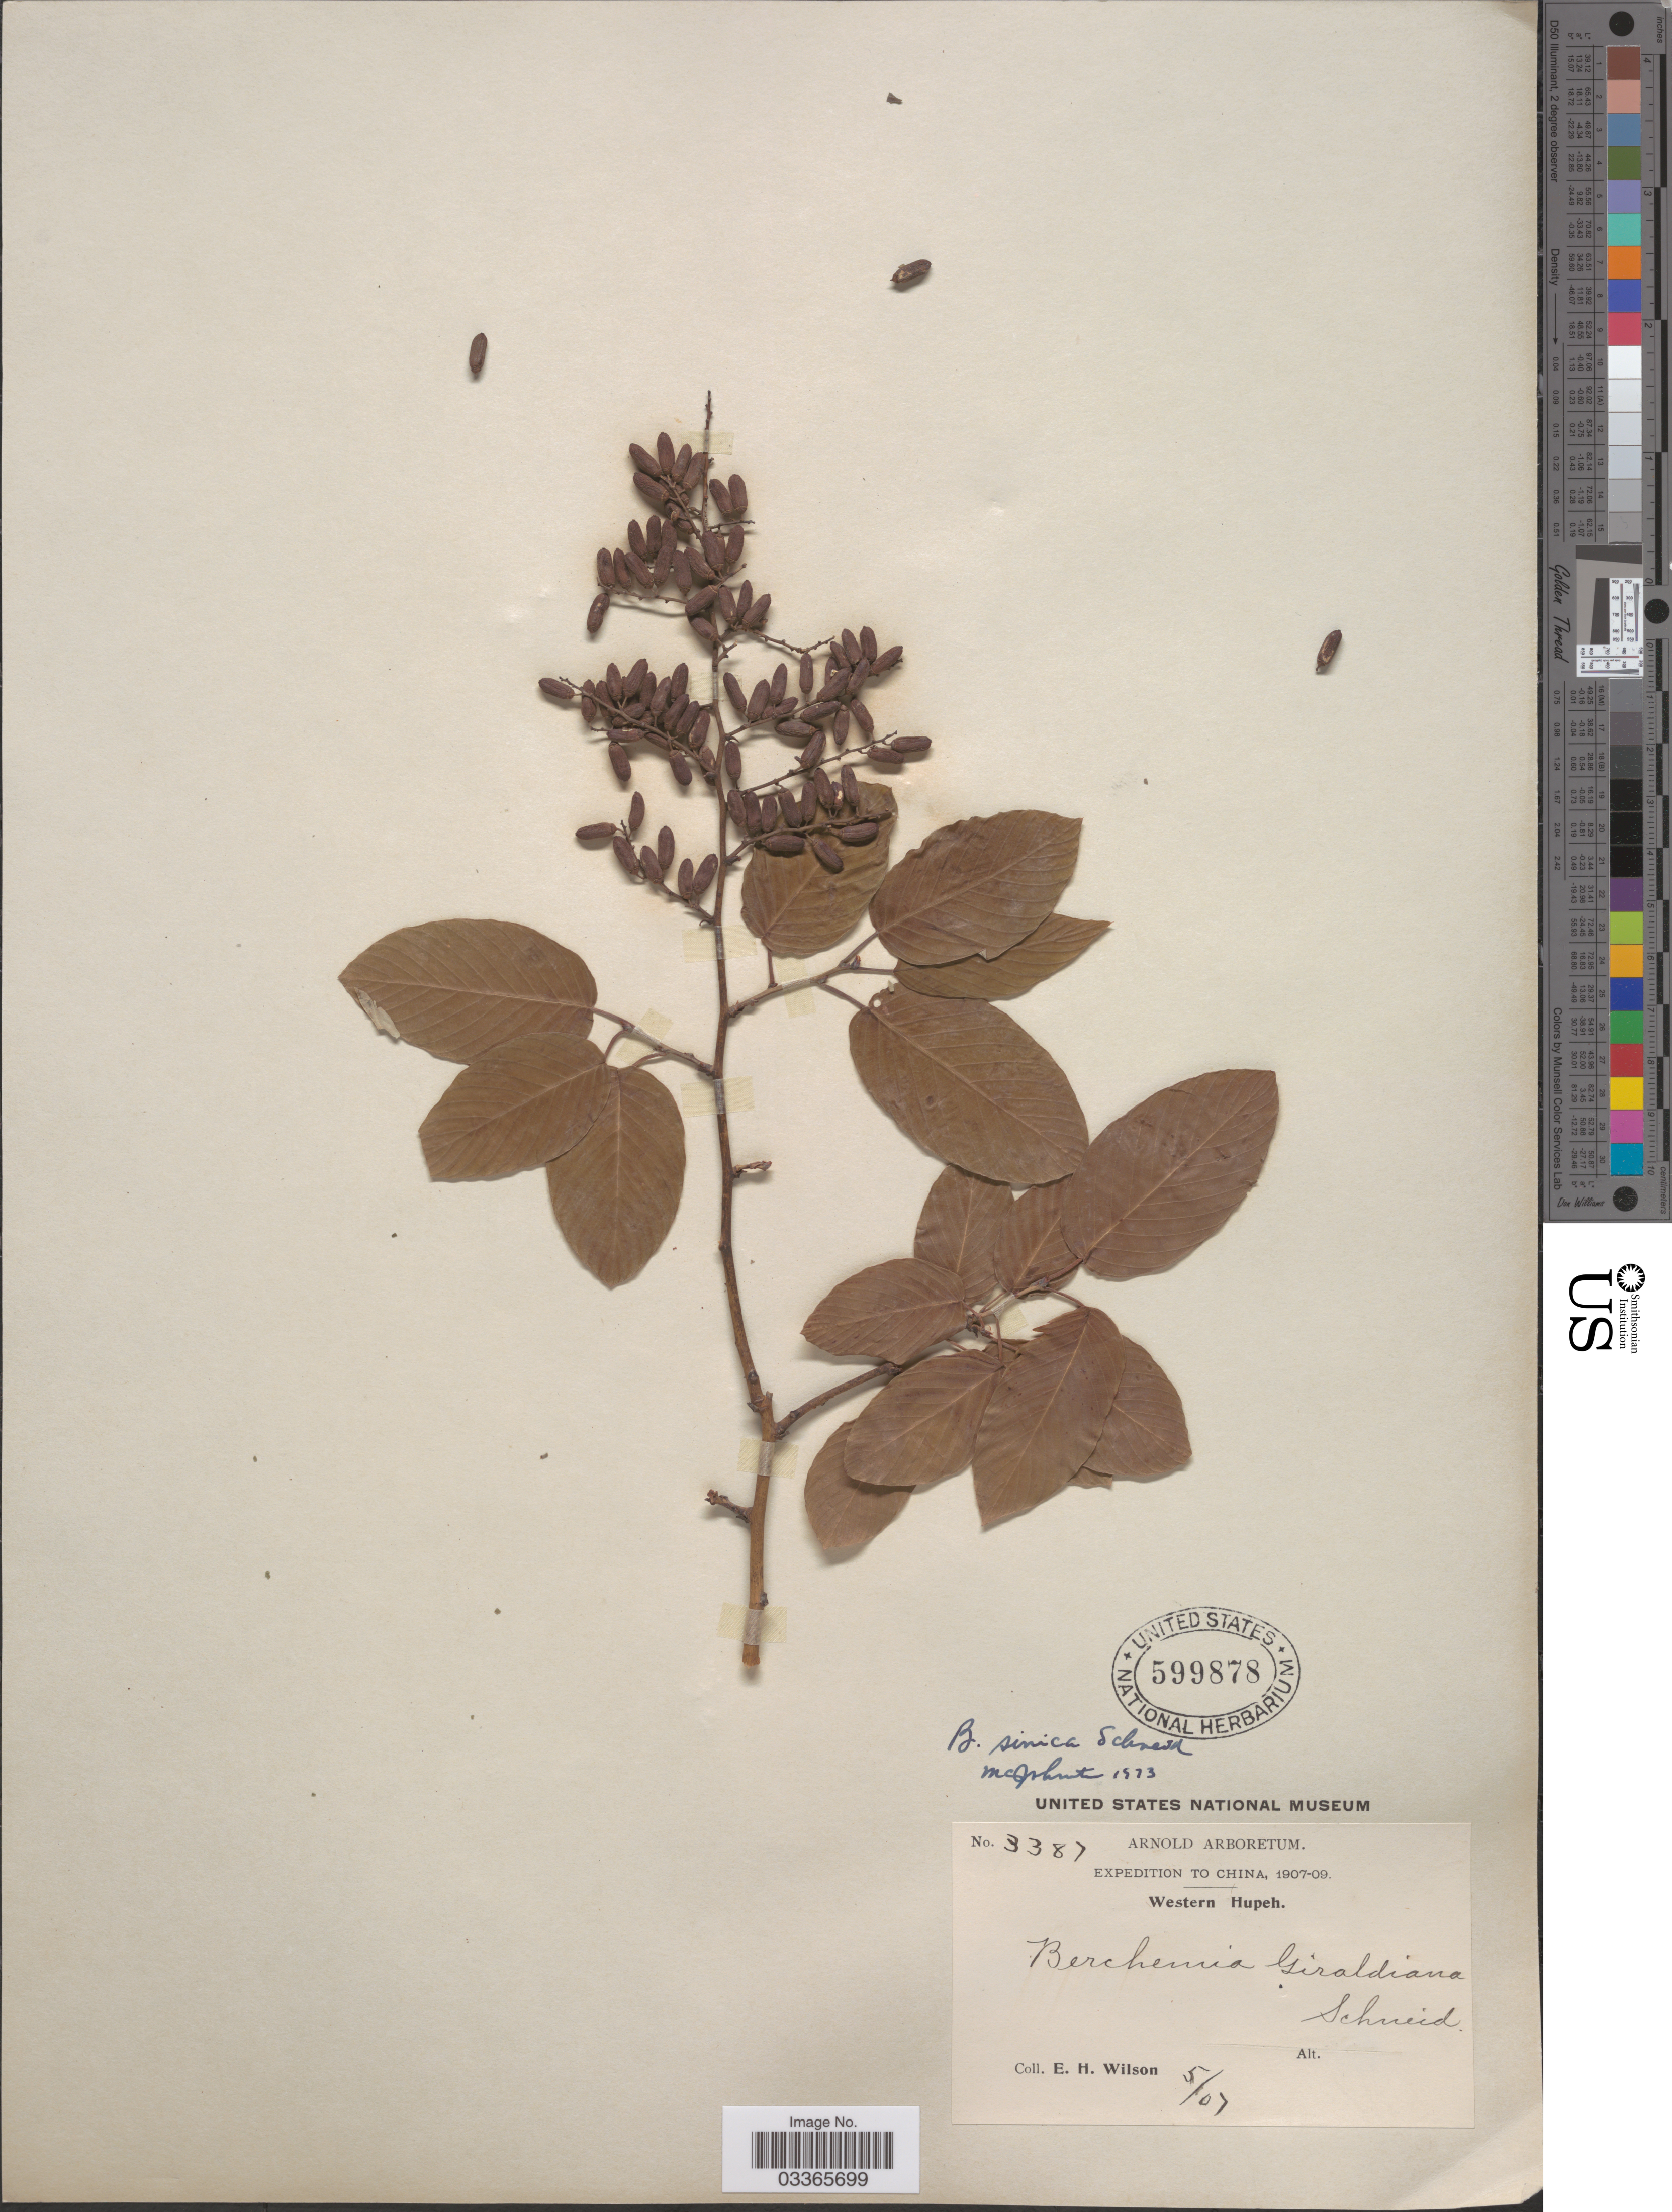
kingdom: Plantae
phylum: Tracheophyta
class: Magnoliopsida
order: Rosales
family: Rhamnaceae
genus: Berchemia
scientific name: Berchemia sinica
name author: C.K. Schneid. in Sarg.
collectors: E. Wilson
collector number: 3387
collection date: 1907-05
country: China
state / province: Hubei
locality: Western Hupeh.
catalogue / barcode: US 599878